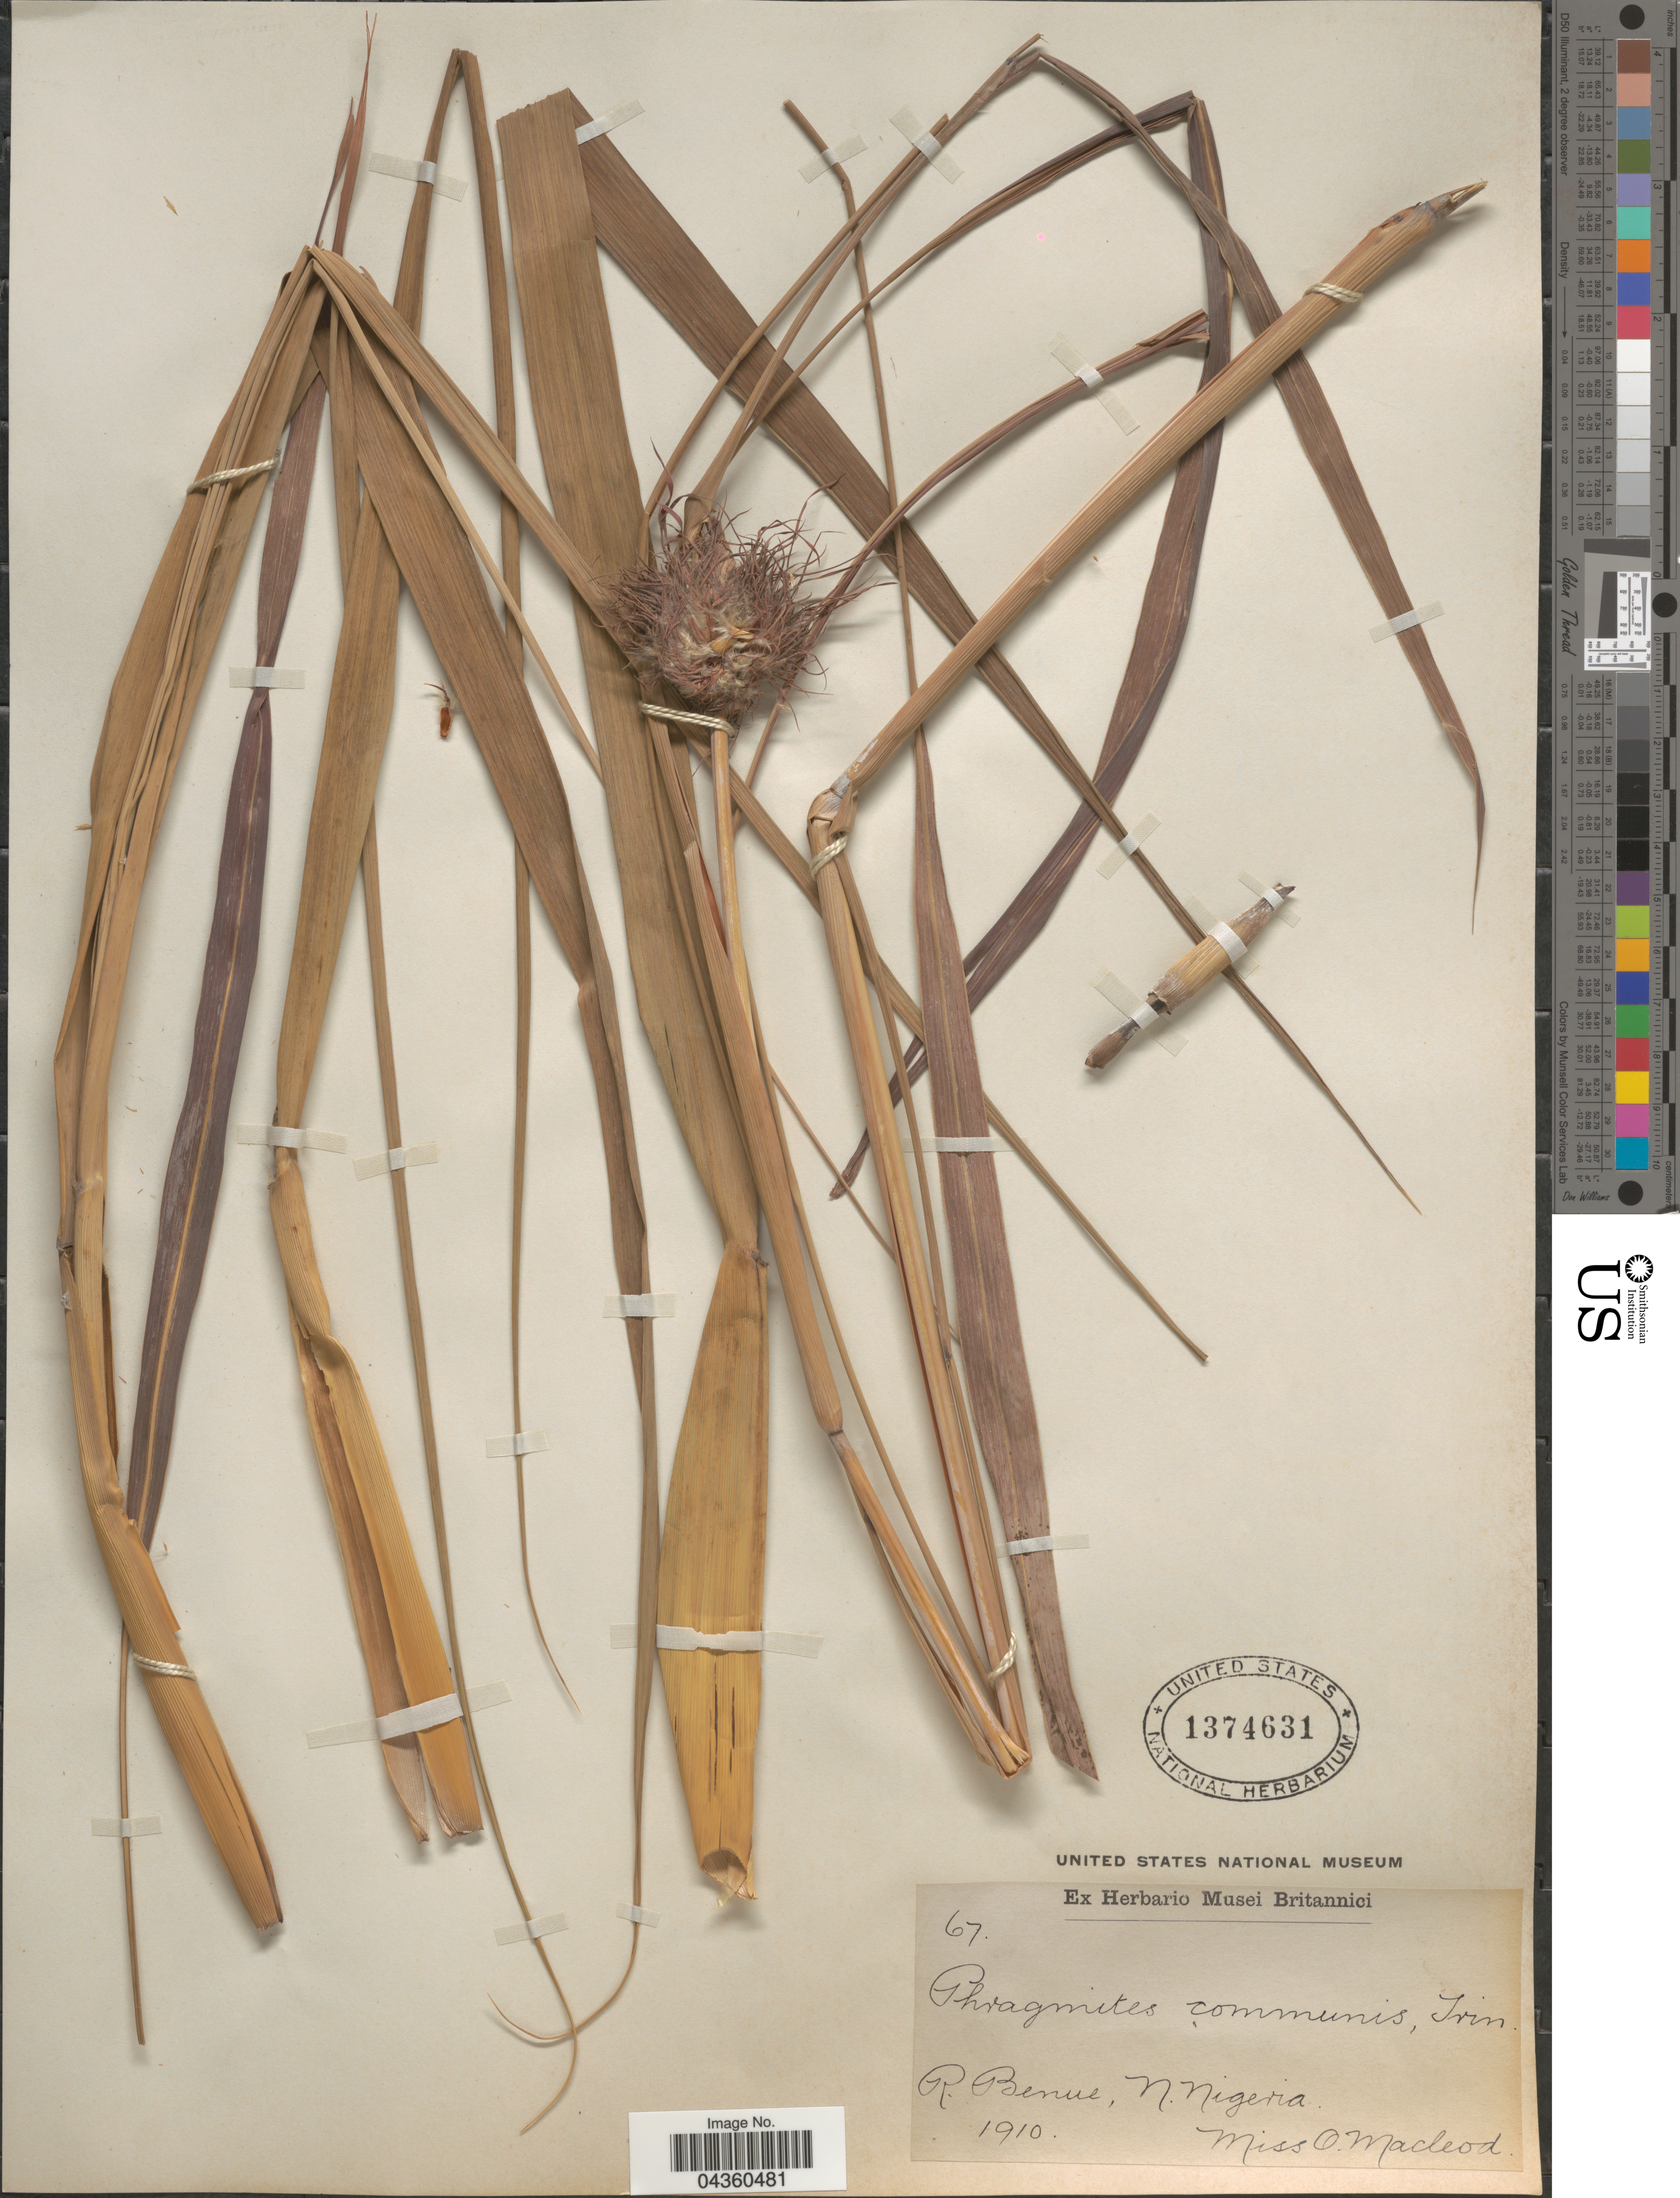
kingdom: Plantae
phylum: Tracheophyta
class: Liliopsida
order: Poales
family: Poaceae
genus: Phragmites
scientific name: Phragmites mauritianus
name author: Kunth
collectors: O. Macleod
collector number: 67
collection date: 1910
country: Nigeria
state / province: Benue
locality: R. Benue, N. Nigeria.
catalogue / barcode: US 1374631